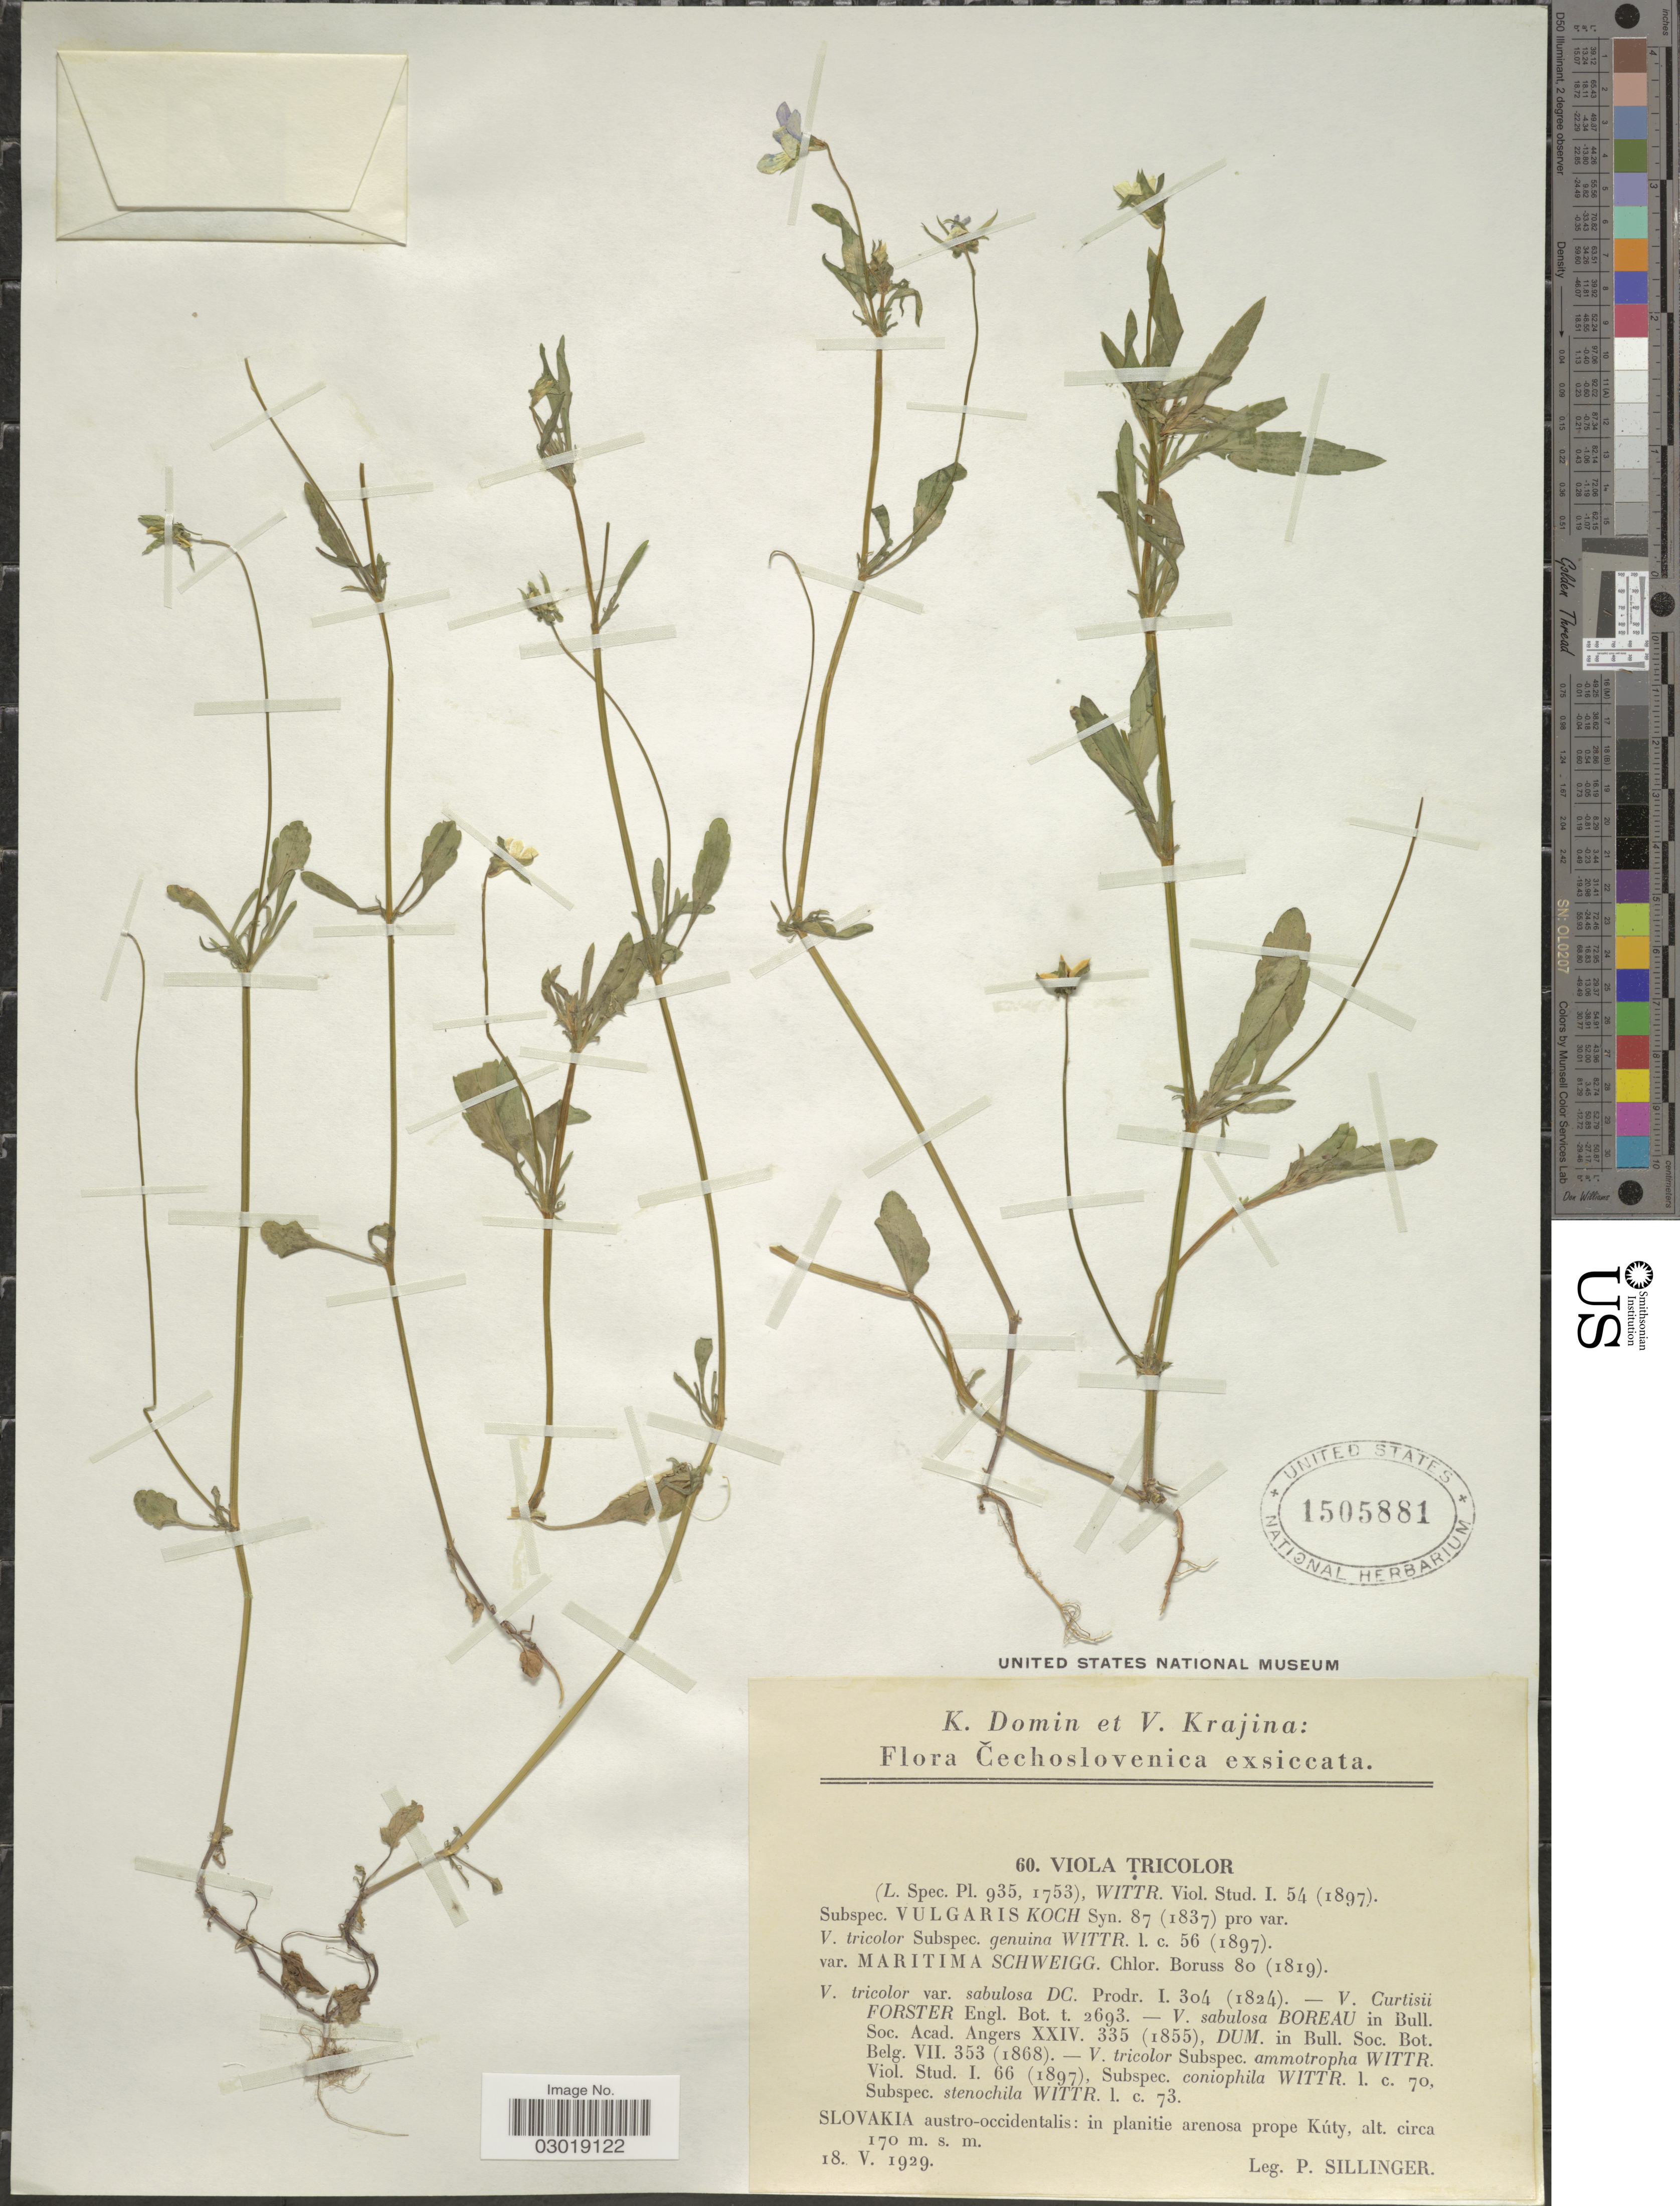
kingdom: Plantae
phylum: Tracheophyta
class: Magnoliopsida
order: Malpighiales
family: Violaceae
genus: Viola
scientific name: Viola tricolor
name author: L.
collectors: P. Sillinger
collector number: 60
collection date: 1929-05-18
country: Slovakia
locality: Slovakia austro-occidentalis: in planitie arenosa prope Kúty.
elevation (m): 170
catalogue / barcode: US 1505881